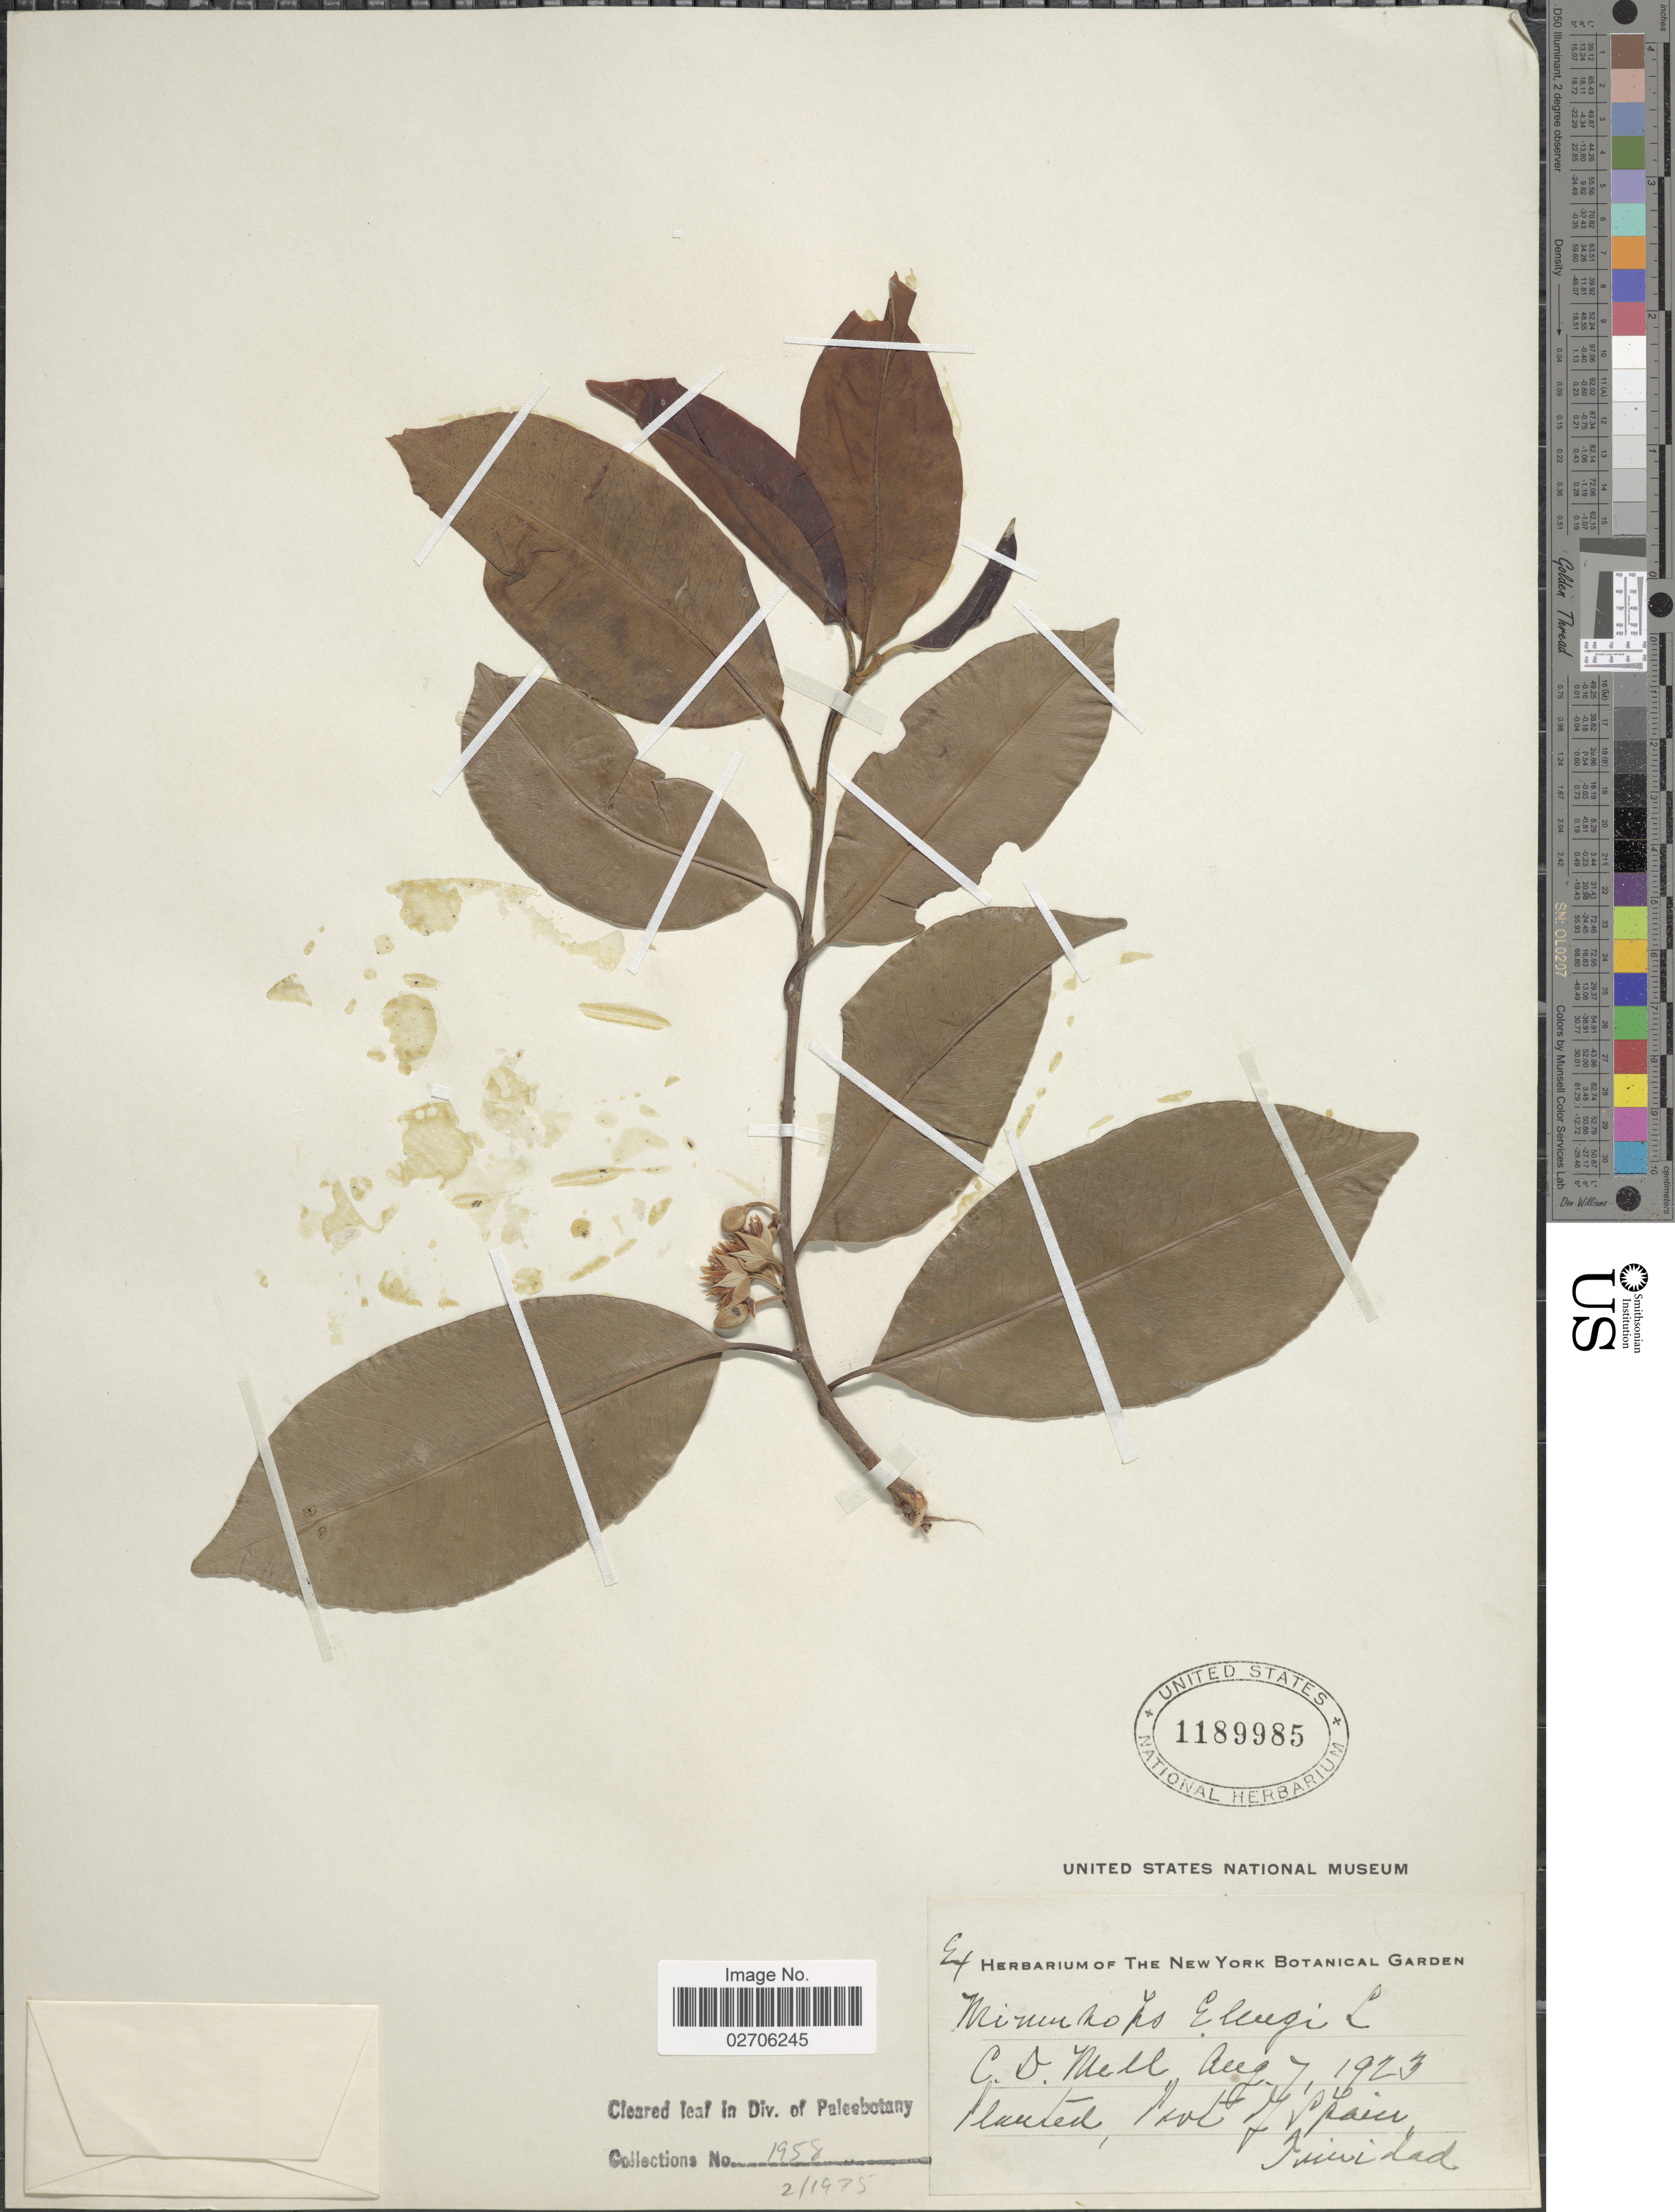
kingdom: Plantae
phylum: Tracheophyta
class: Magnoliopsida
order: Ericales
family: Sapotaceae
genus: Mimusops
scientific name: Mimusops djave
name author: Engl.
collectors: C. D. Mell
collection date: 1923-08-07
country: Trinidad and Tobago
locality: Port of Spain. Trinidad.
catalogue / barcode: US 1189985